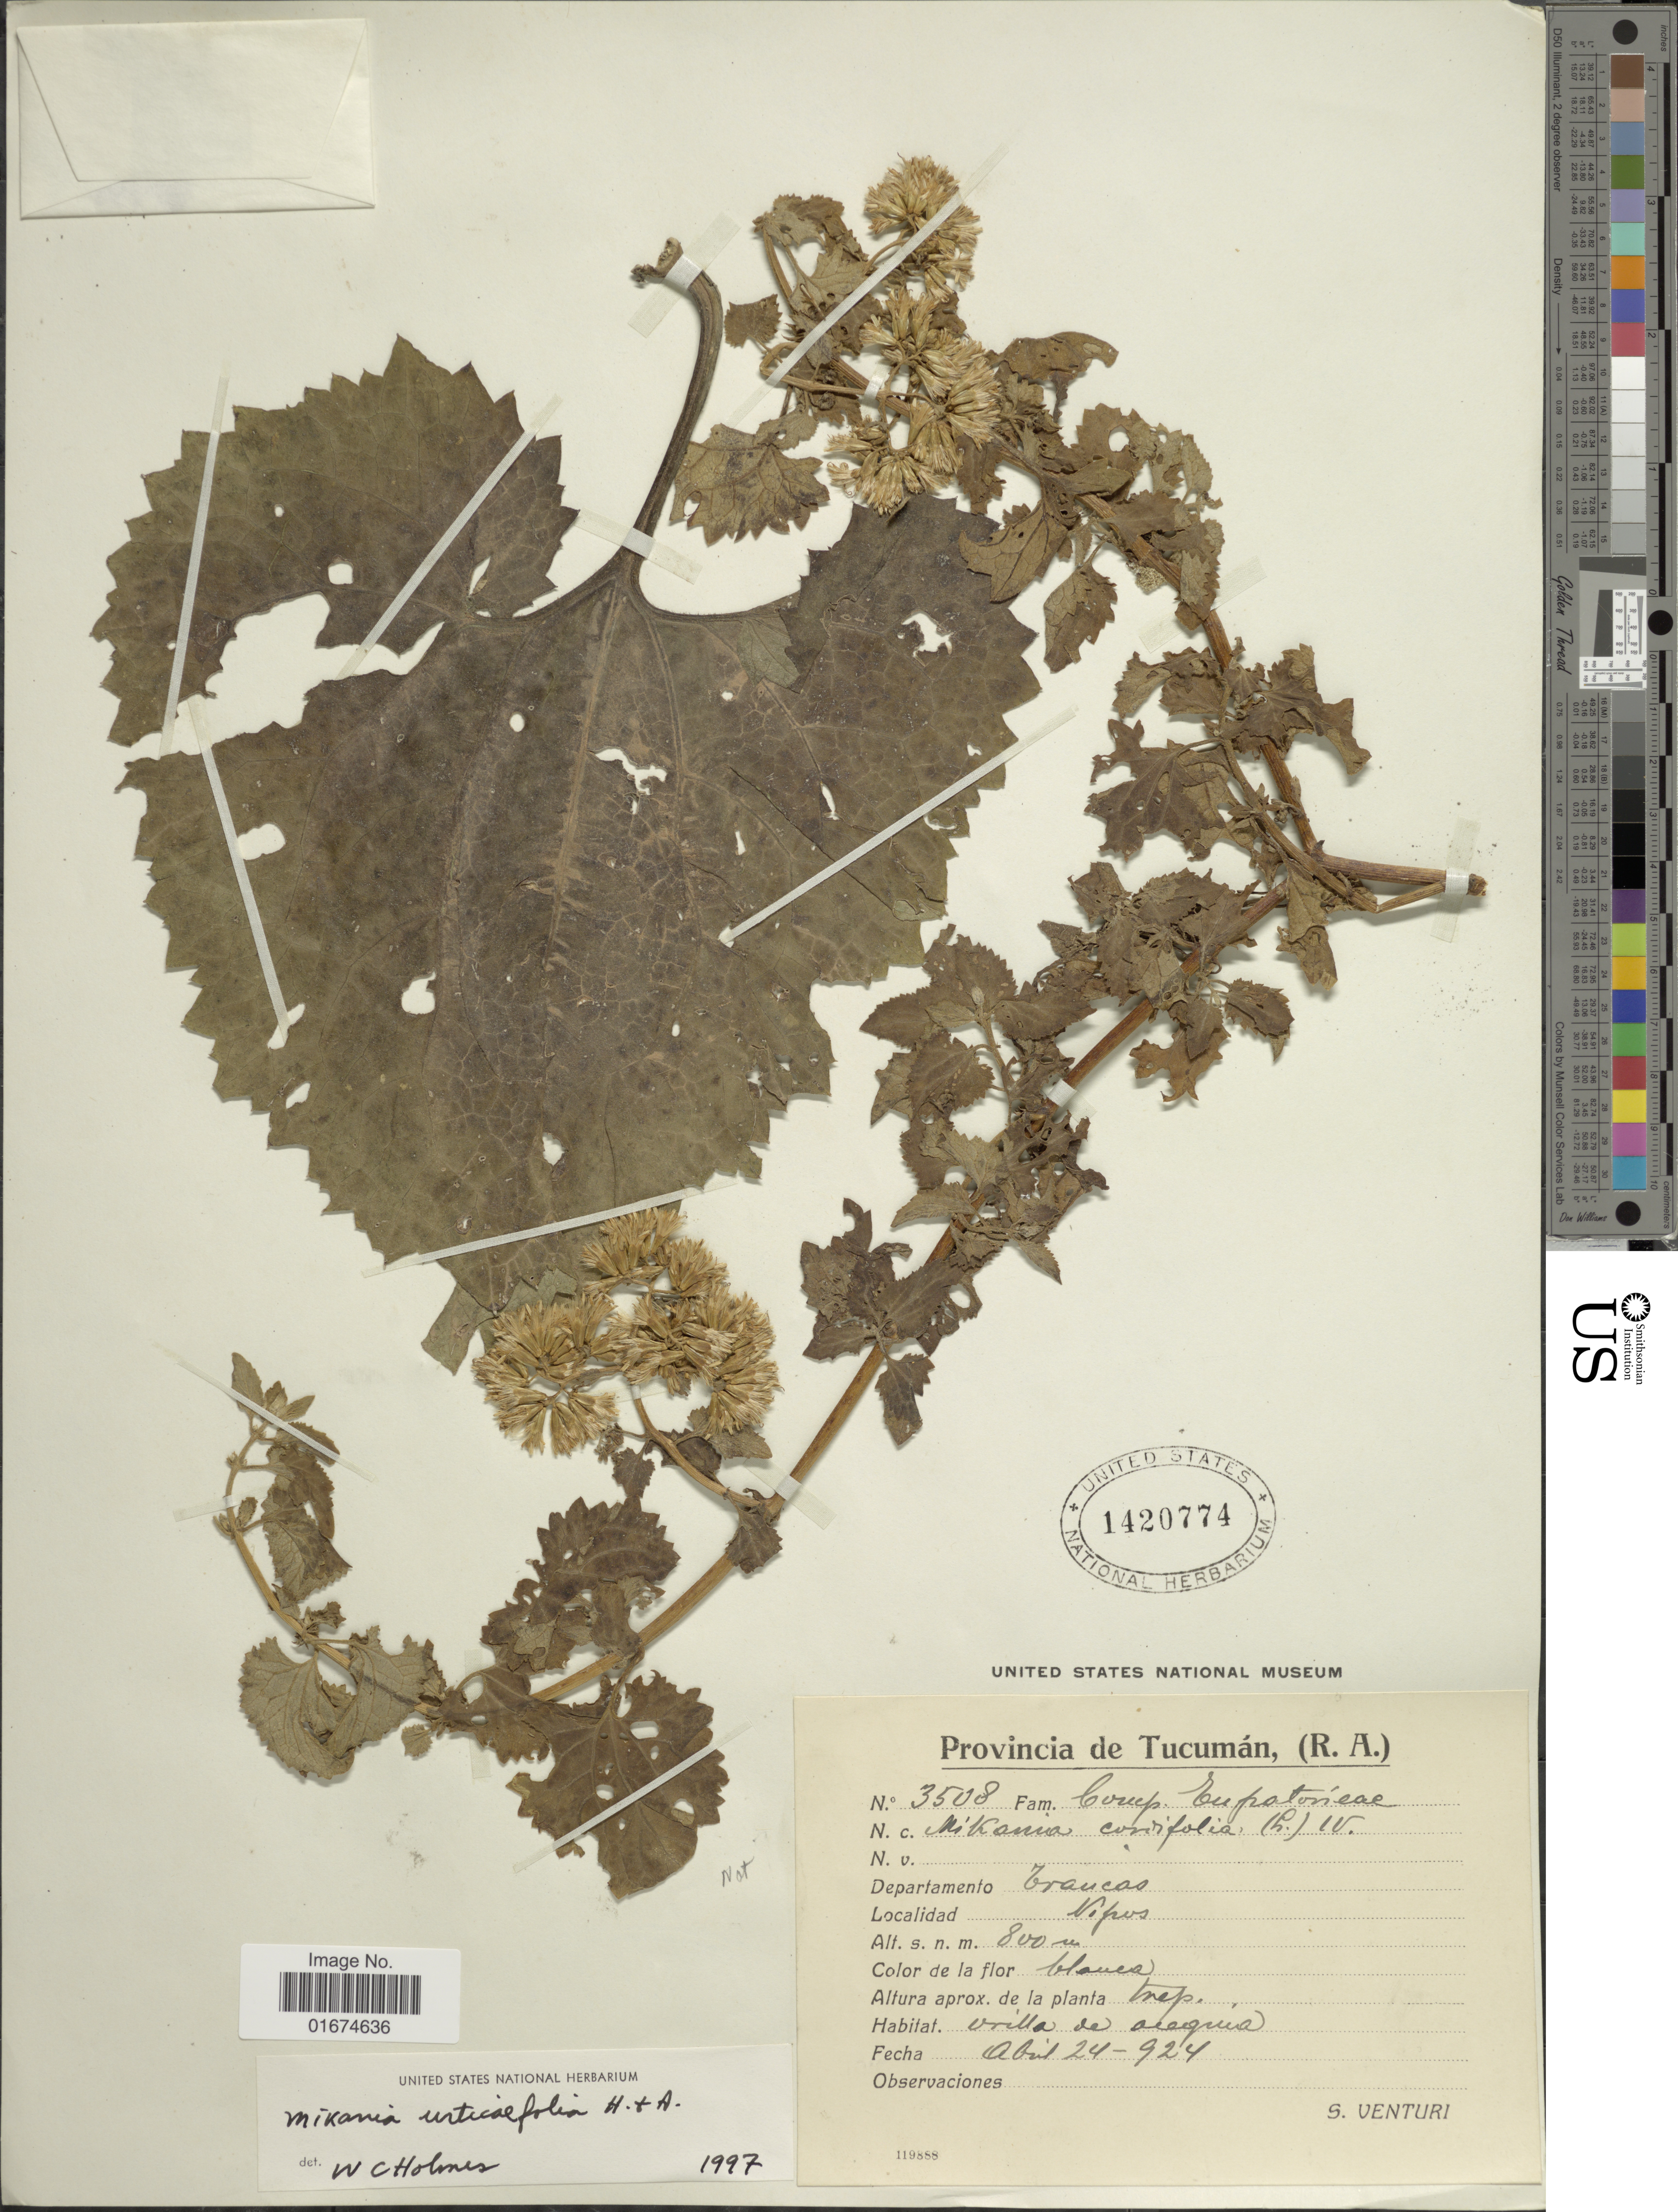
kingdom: Plantae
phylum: Tracheophyta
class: Magnoliopsida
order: Asterales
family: Asteraceae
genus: Mikania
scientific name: Mikania urticifolia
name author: Hook. & Arn.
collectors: S. Venturi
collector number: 3508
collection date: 1924-04-24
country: Argentina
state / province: Tucuman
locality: (R.A.), Departamento Trancas, Vipos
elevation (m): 800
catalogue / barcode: US 1420774